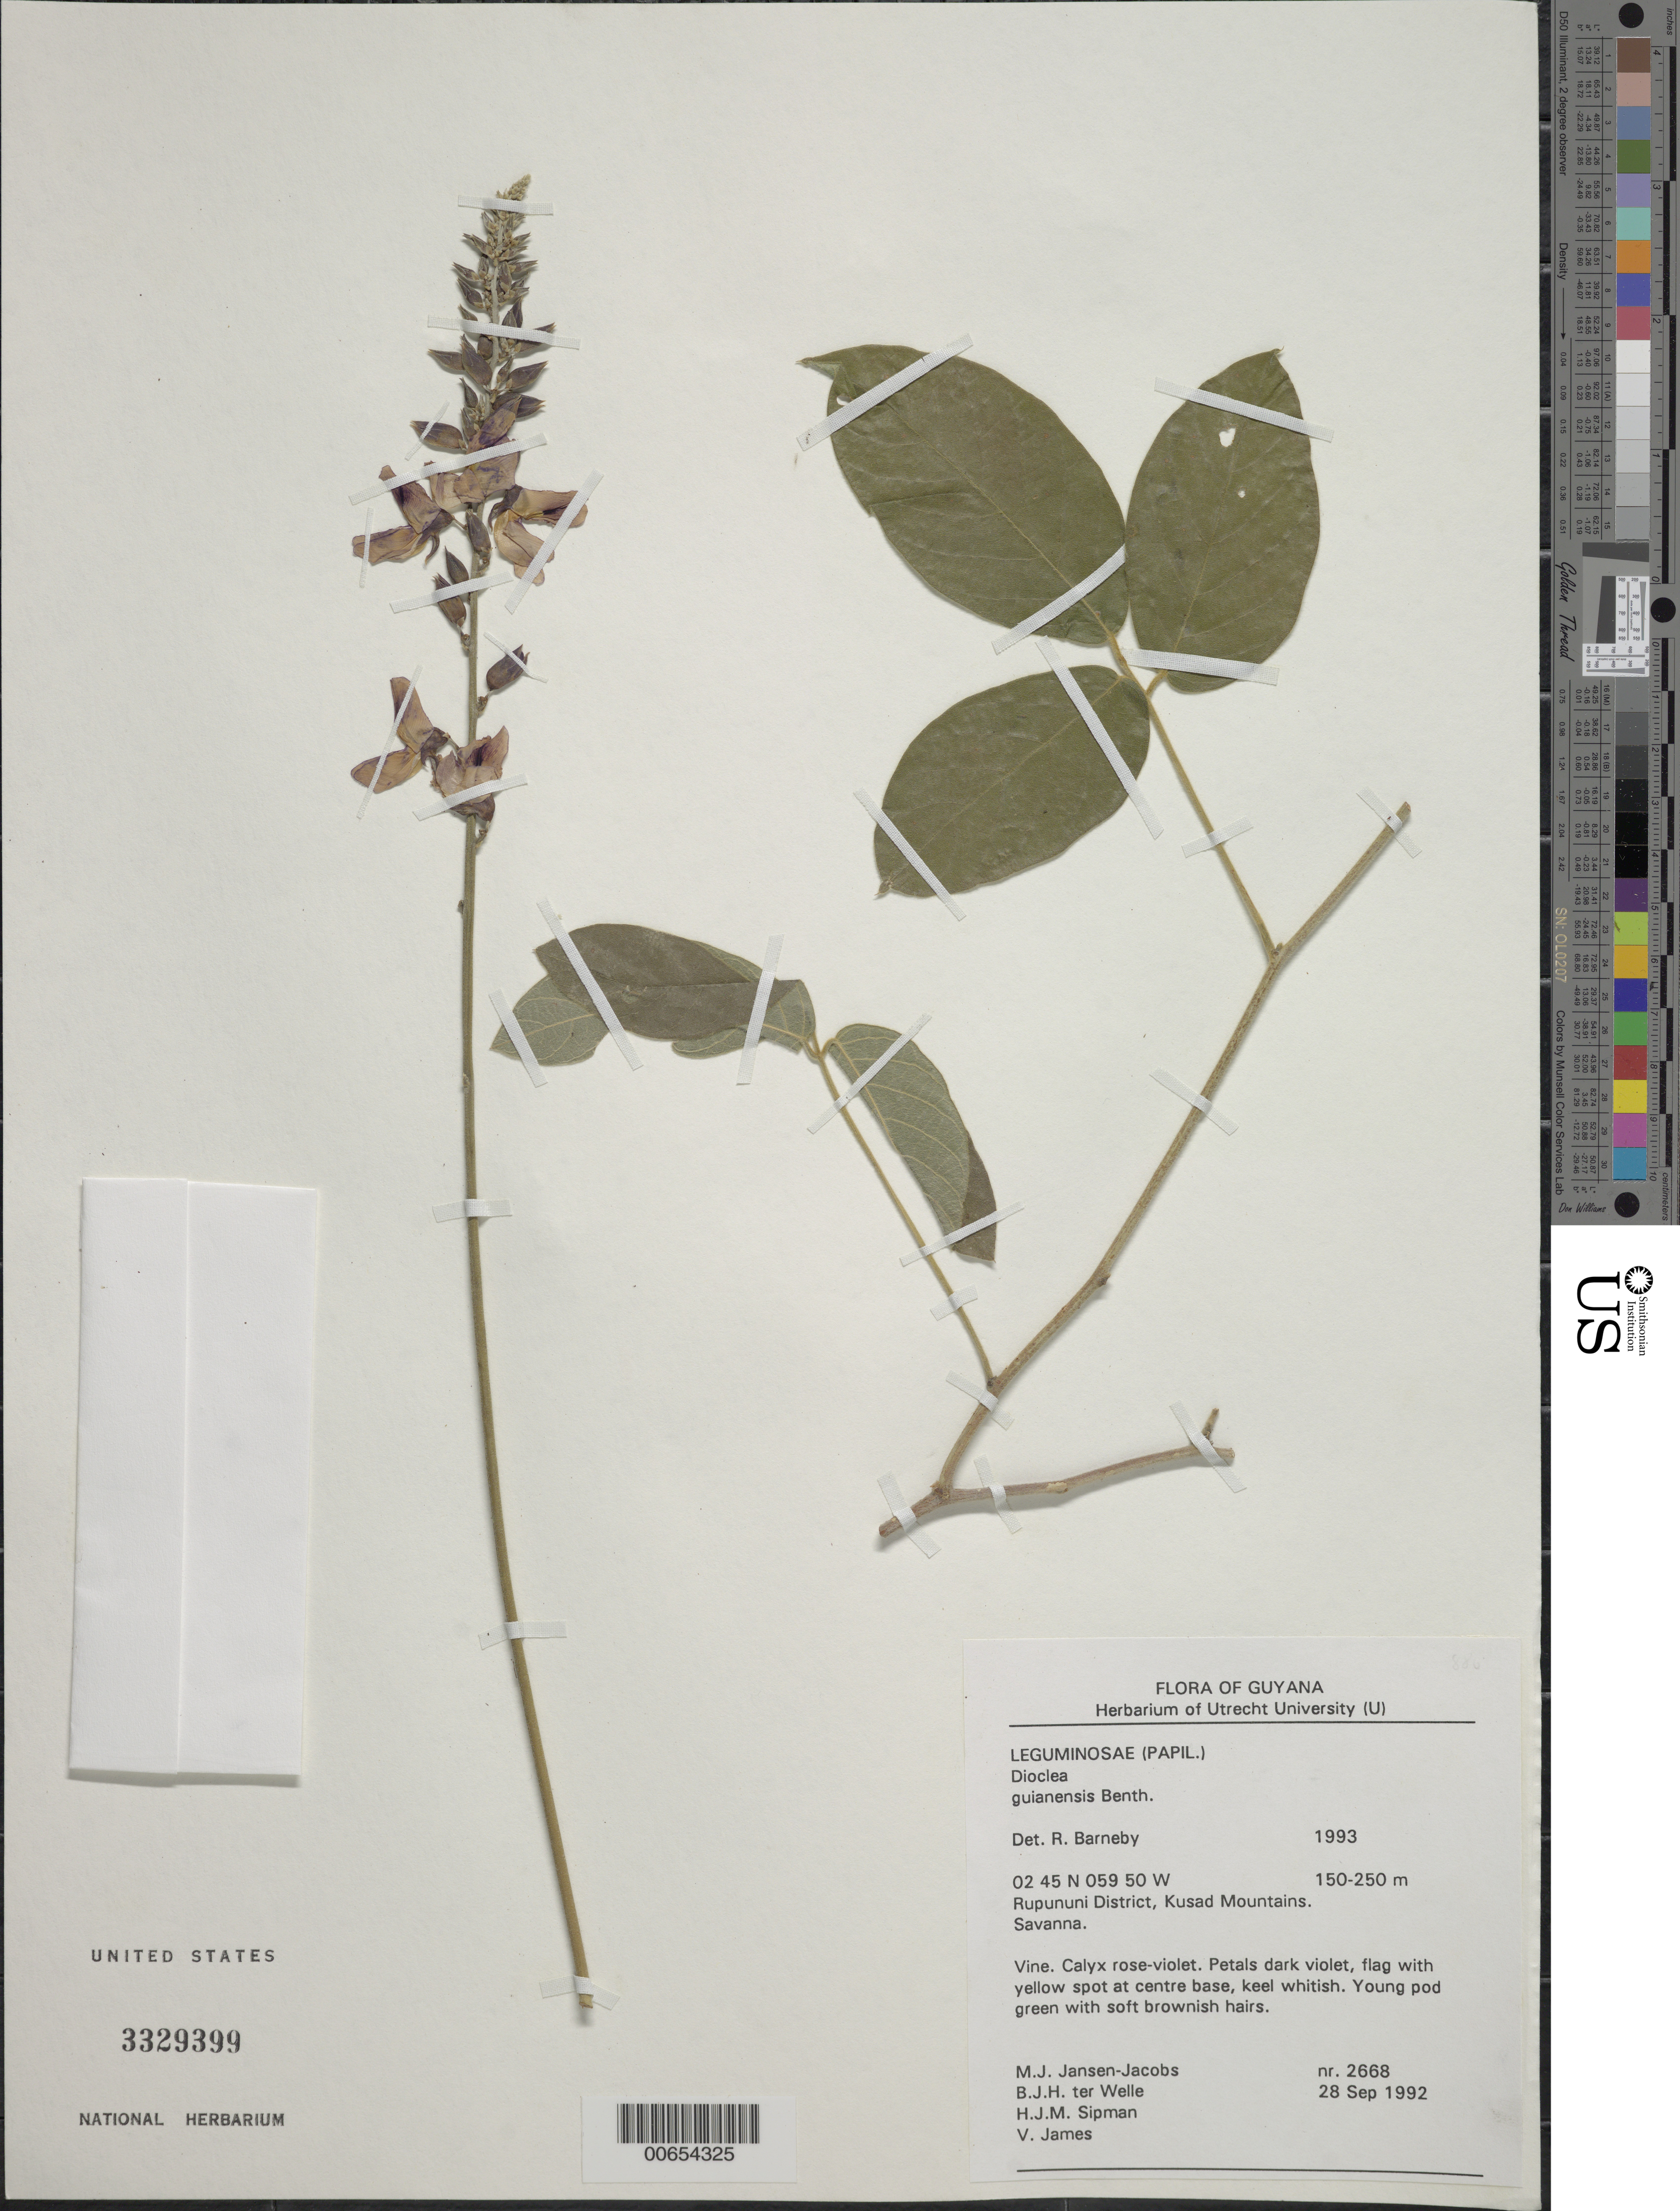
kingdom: Plantae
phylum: Tracheophyta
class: Magnoliopsida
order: Fabales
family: Fabaceae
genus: Dioclea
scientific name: Dioclea guianensis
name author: Benth.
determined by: Barneby, Rupert C., (NY)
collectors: M. J. Jansen-Jacobs, B. Welle, H. J. M. Sipman & V. James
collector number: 2668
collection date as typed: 28-Sep-92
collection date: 1992-09-28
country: Guyana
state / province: U. Takutu-U. Essequibo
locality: Kusad Mountains, Rupununi District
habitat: Savanna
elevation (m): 150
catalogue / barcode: US 3329399